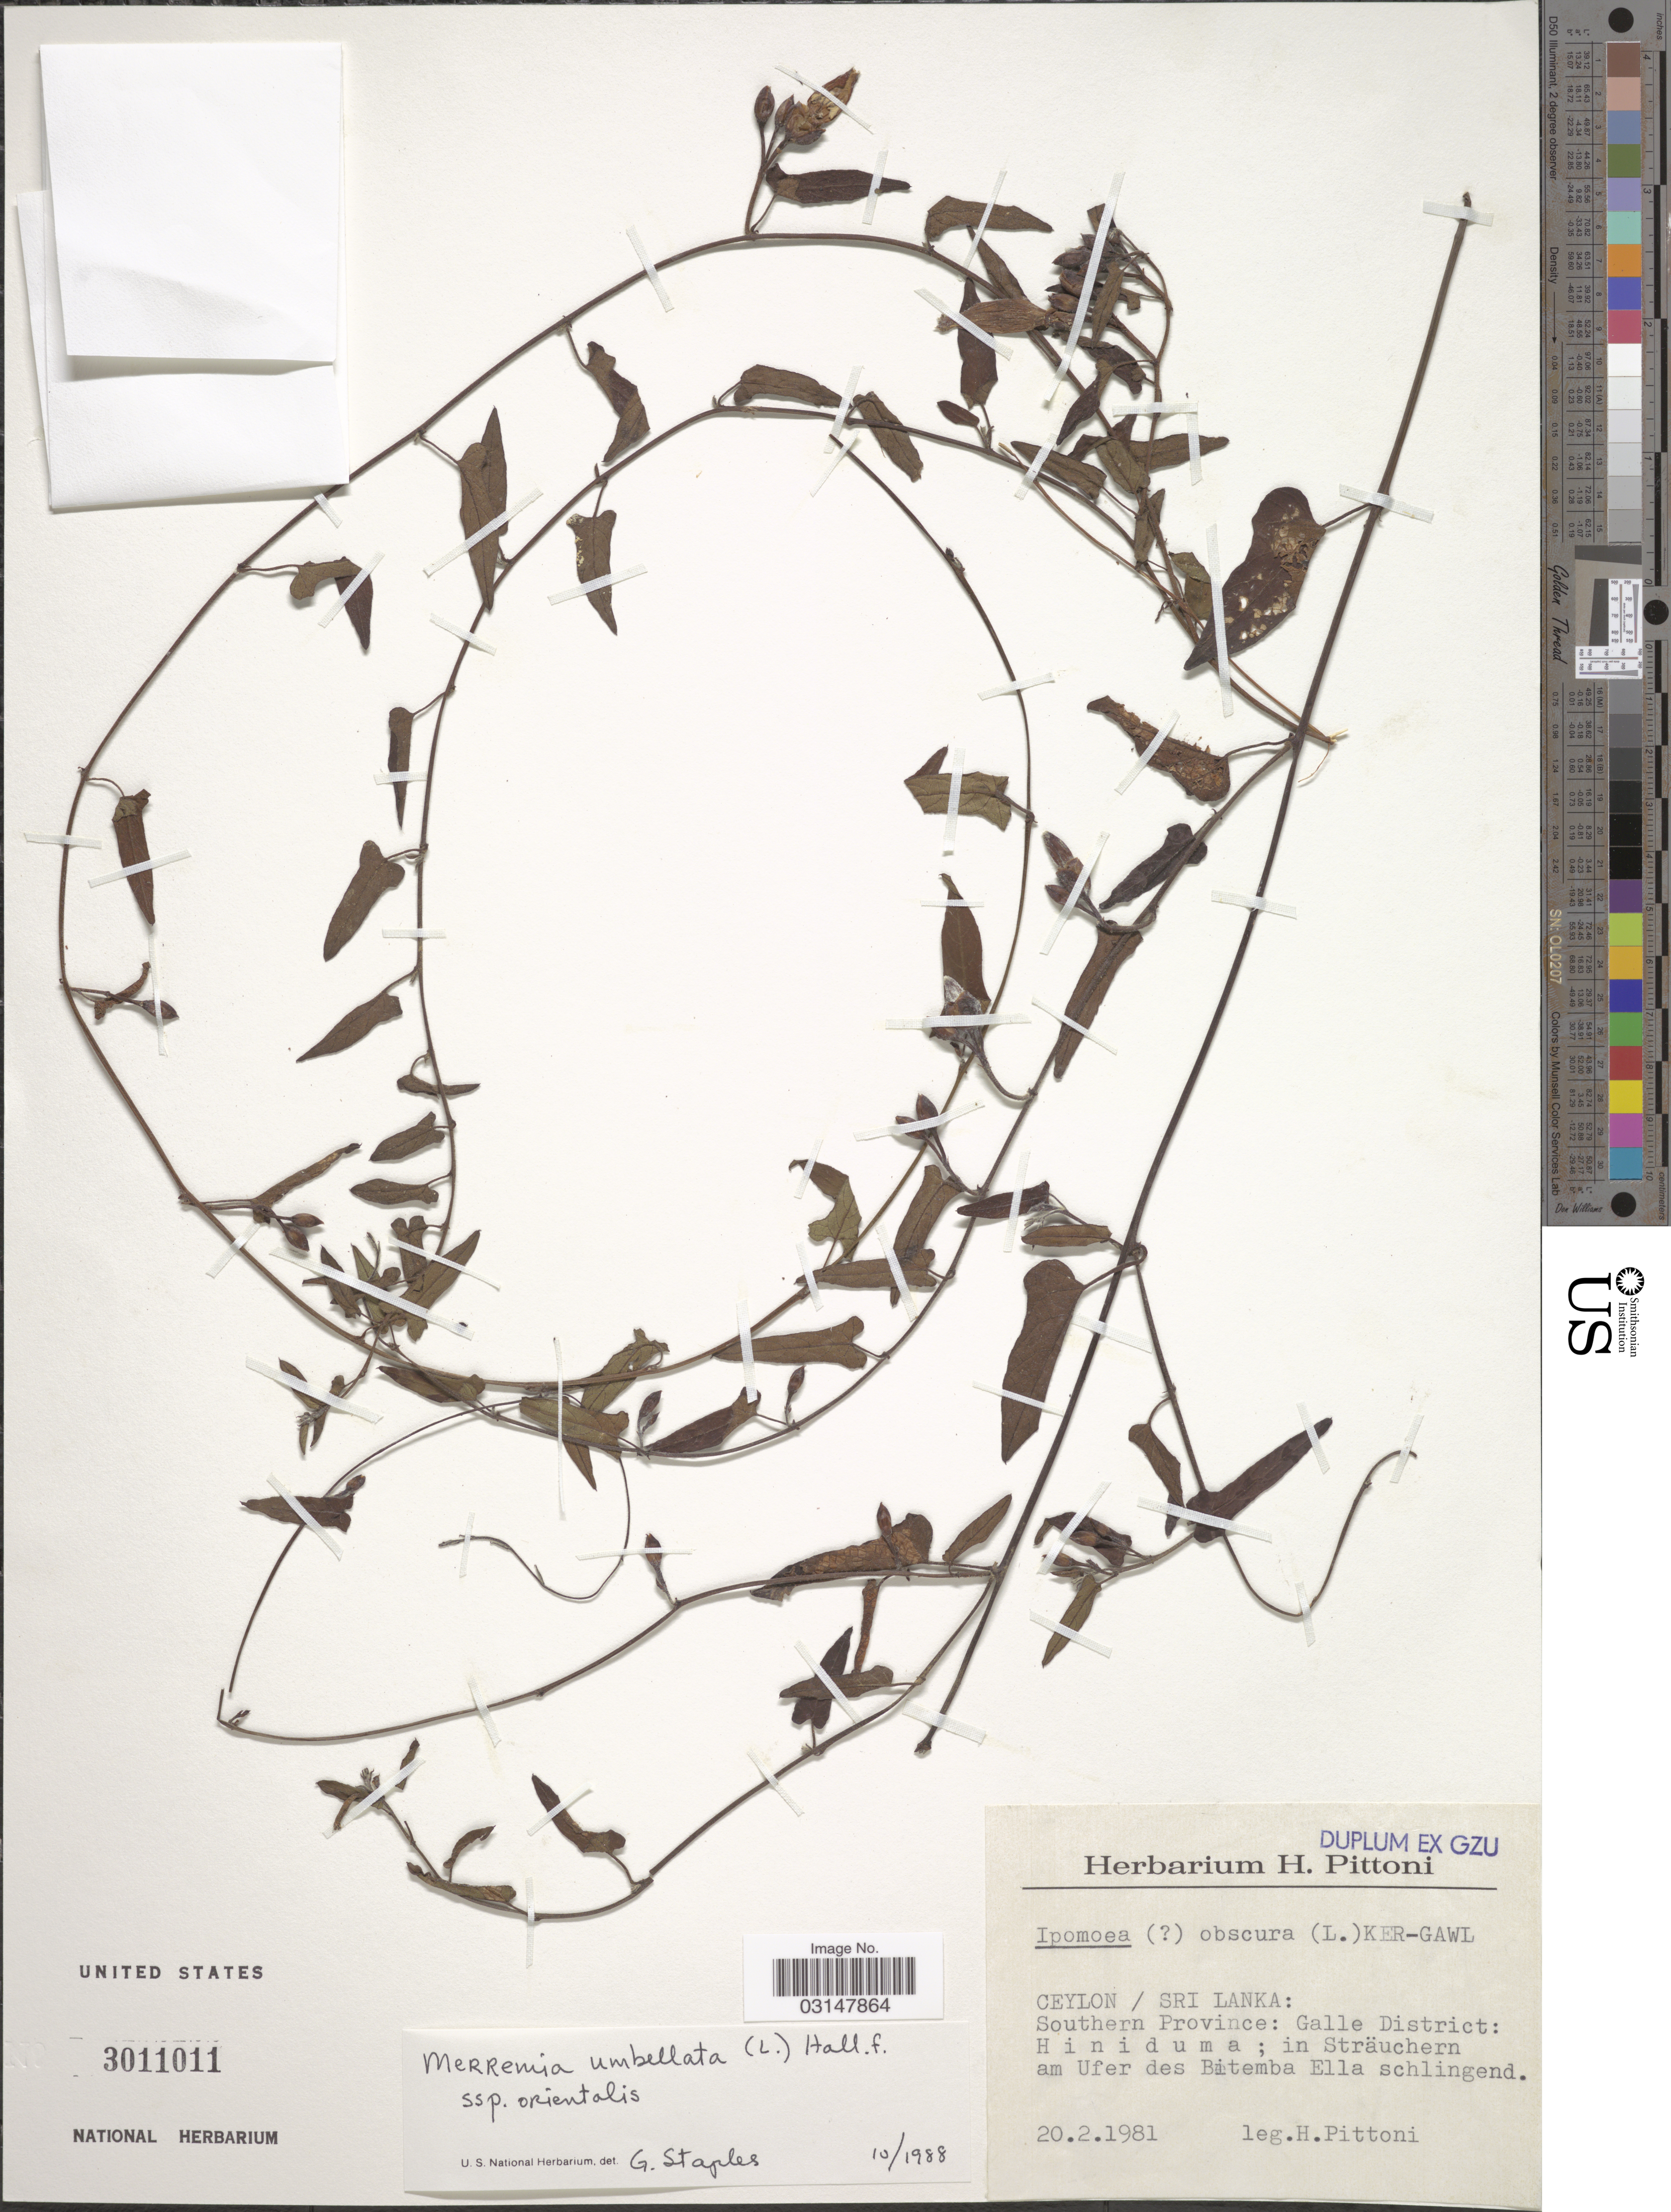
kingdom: Plantae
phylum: Tracheophyta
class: Magnoliopsida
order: Solanales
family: Convolvulaceae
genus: Camonea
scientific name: Camonea pilosa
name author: (Houtt.) A. R. Simões & Staples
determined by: Strong, Mark T., (BOT), Smithsonian Institution - National Museum of Natural History (UNITED STATES)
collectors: H. Pittoni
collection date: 1981-02-20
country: Sri Lanka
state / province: Southern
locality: Ceylon. Galle District: Hiniduma.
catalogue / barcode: US 3011011